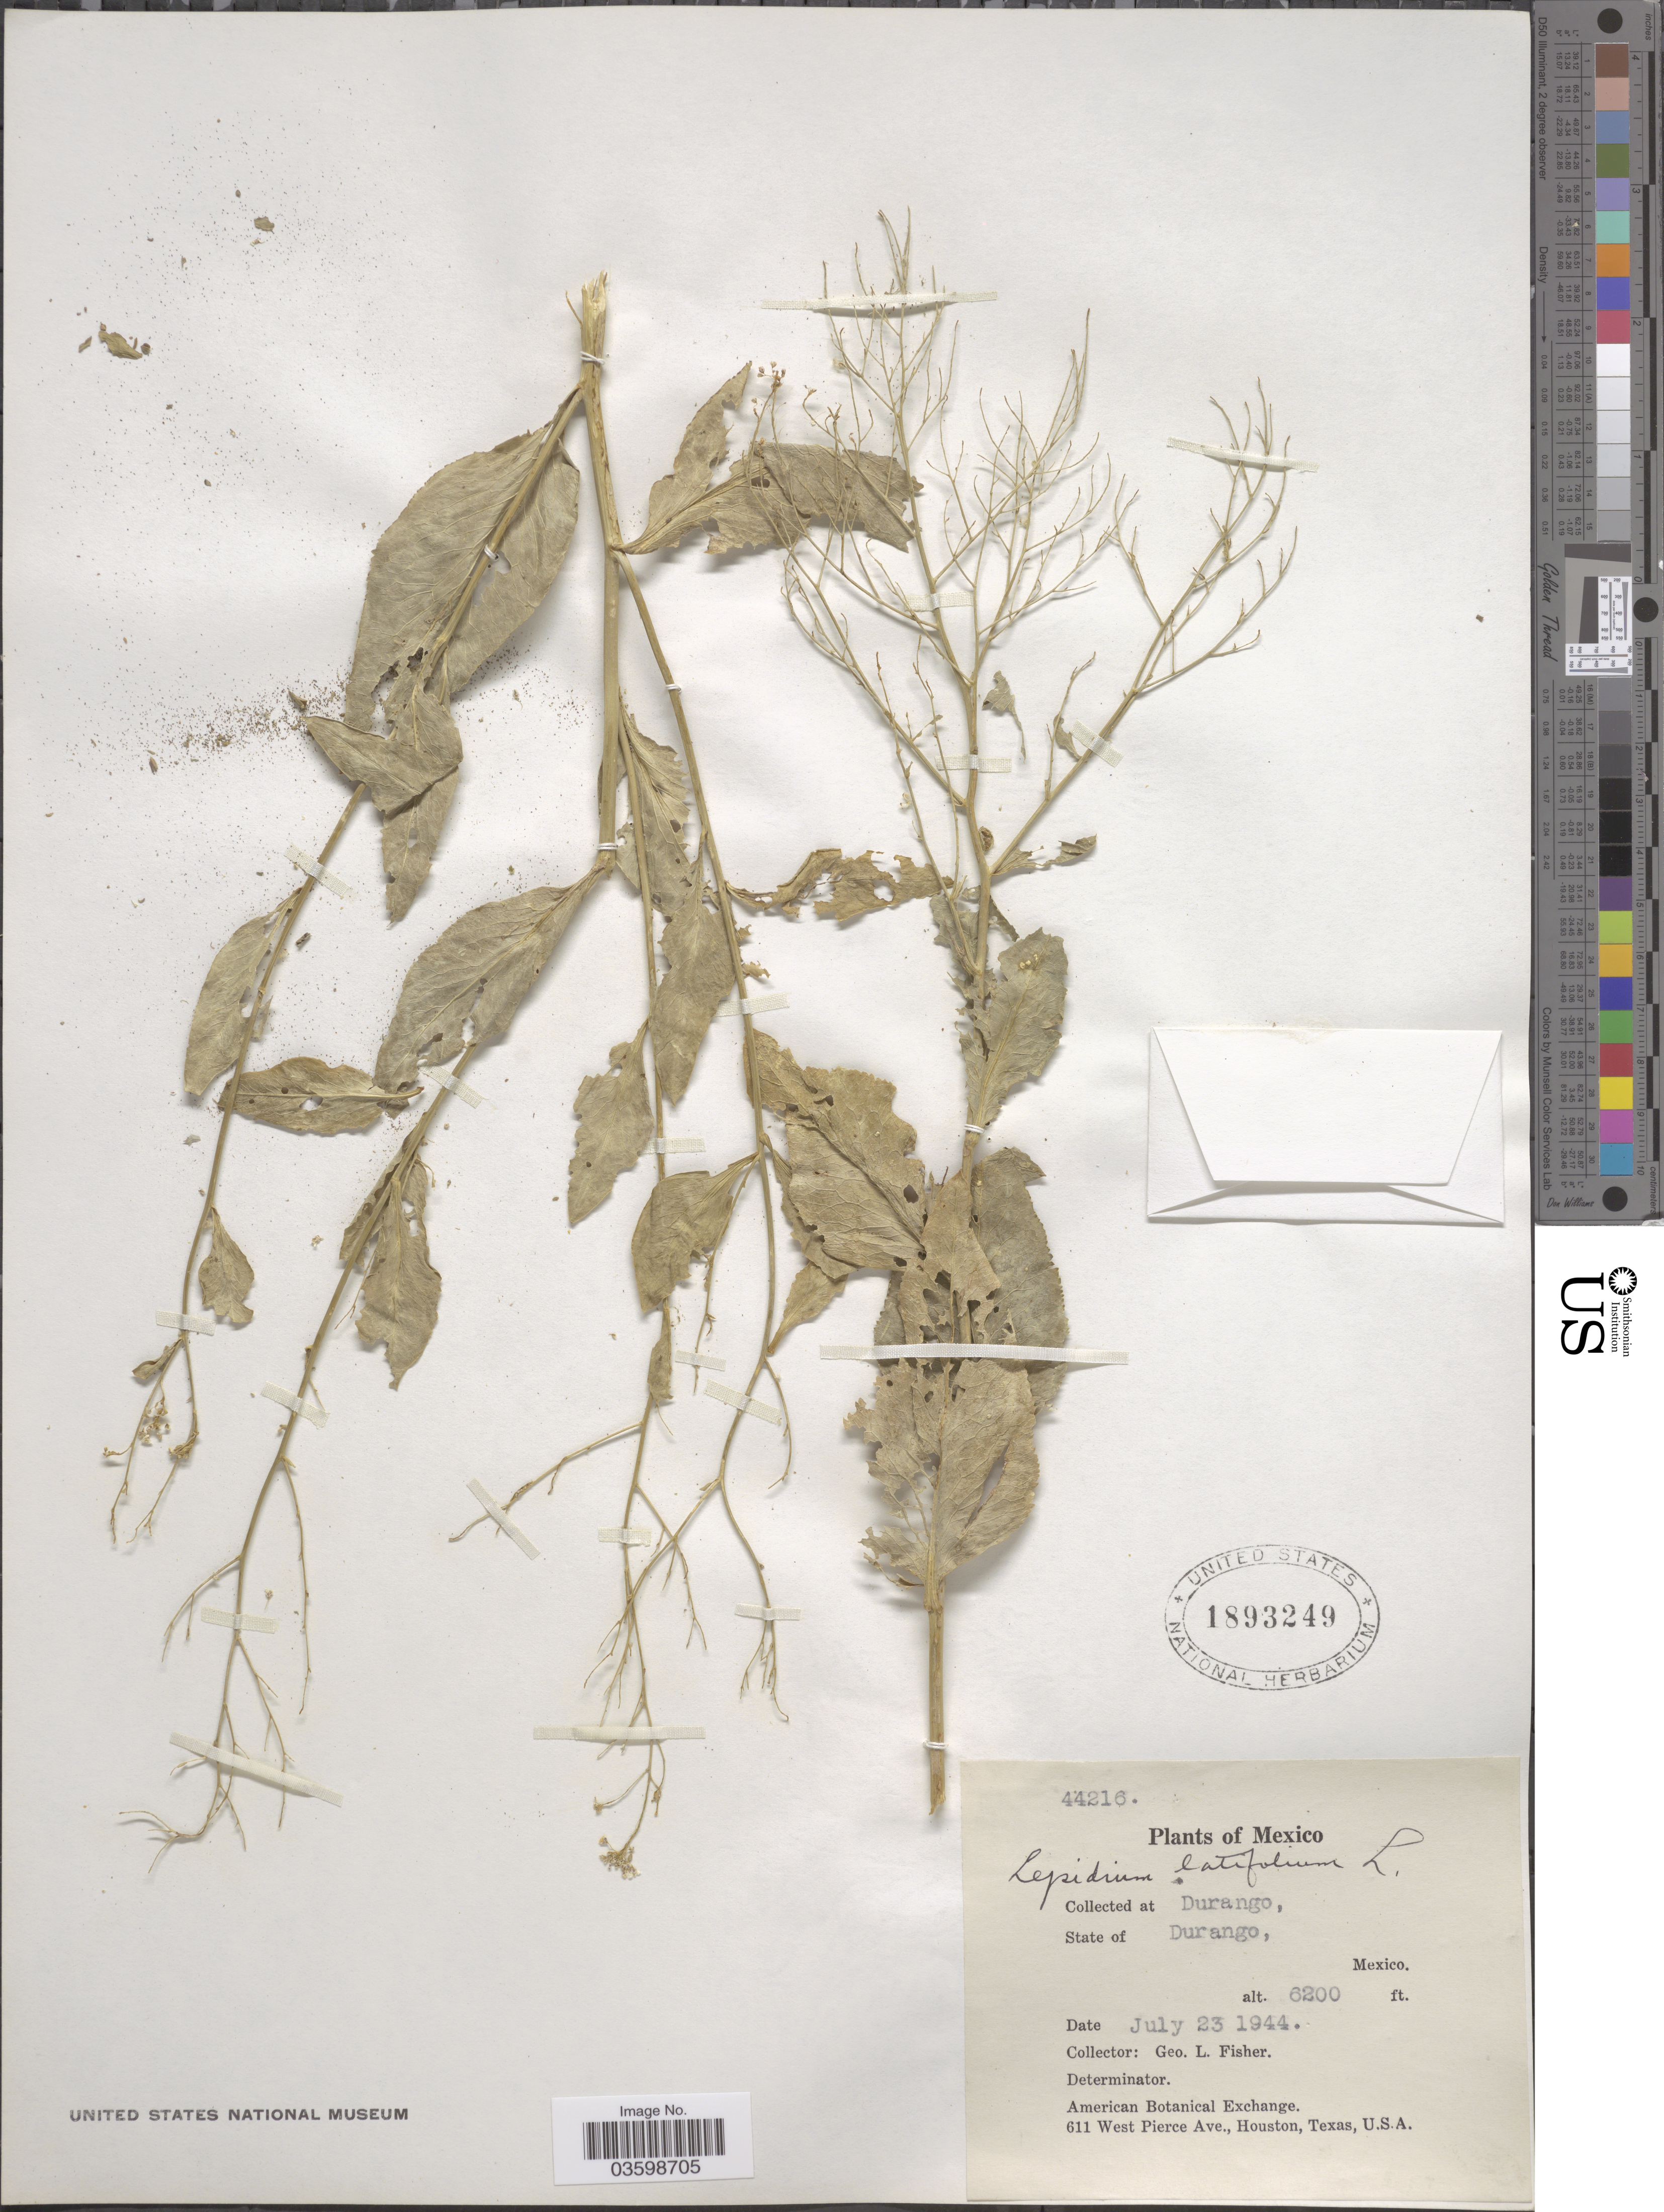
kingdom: Plantae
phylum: Tracheophyta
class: Magnoliopsida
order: Brassicales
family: Brassicaceae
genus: Lepidium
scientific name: Lepidium latifolium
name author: L.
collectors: G. L. Fisher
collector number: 44216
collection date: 1944-07-23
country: Mexico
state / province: Durango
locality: Durango.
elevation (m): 1890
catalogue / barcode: US 1893249